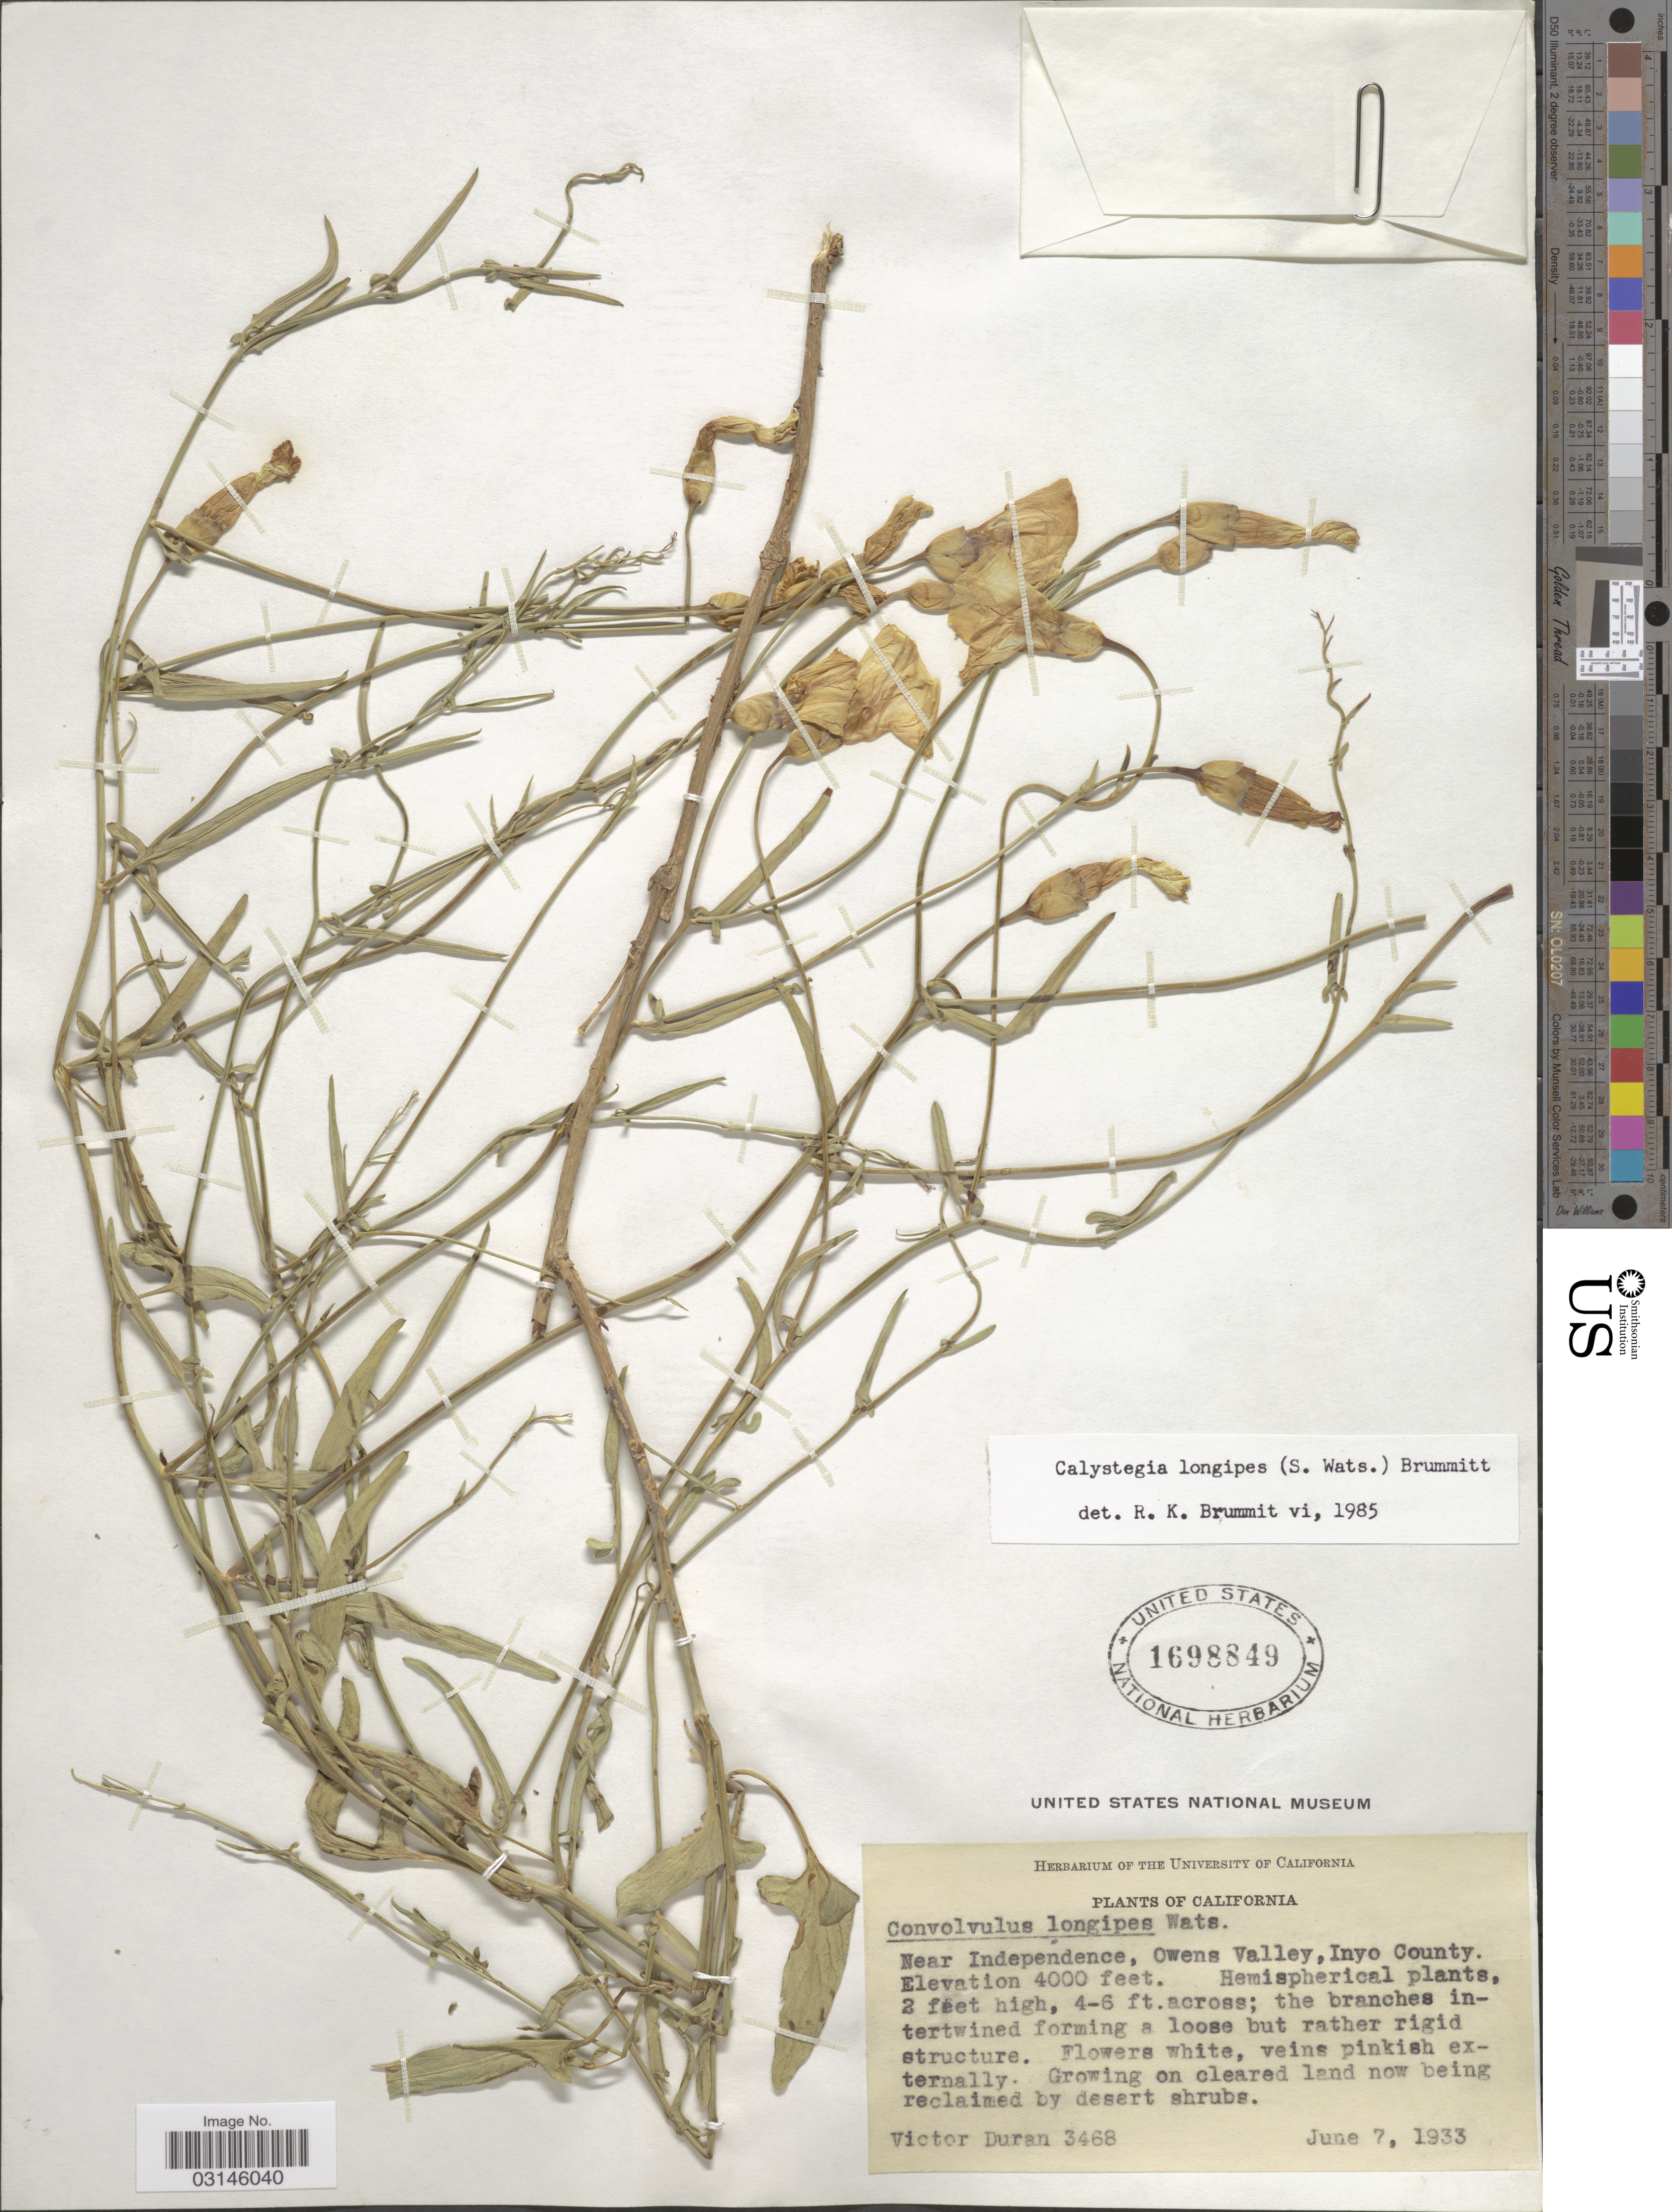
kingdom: Plantae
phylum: Tracheophyta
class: Magnoliopsida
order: Solanales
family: Convolvulaceae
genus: Calystegia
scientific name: Calystegia longipes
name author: (S. Watson) Brummitt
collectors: V. Duran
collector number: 3468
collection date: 1933-06-07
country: United States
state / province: California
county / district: Inyo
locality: Near Independence, Owens Valley, Inyo County.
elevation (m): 1219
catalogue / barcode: US 1698849